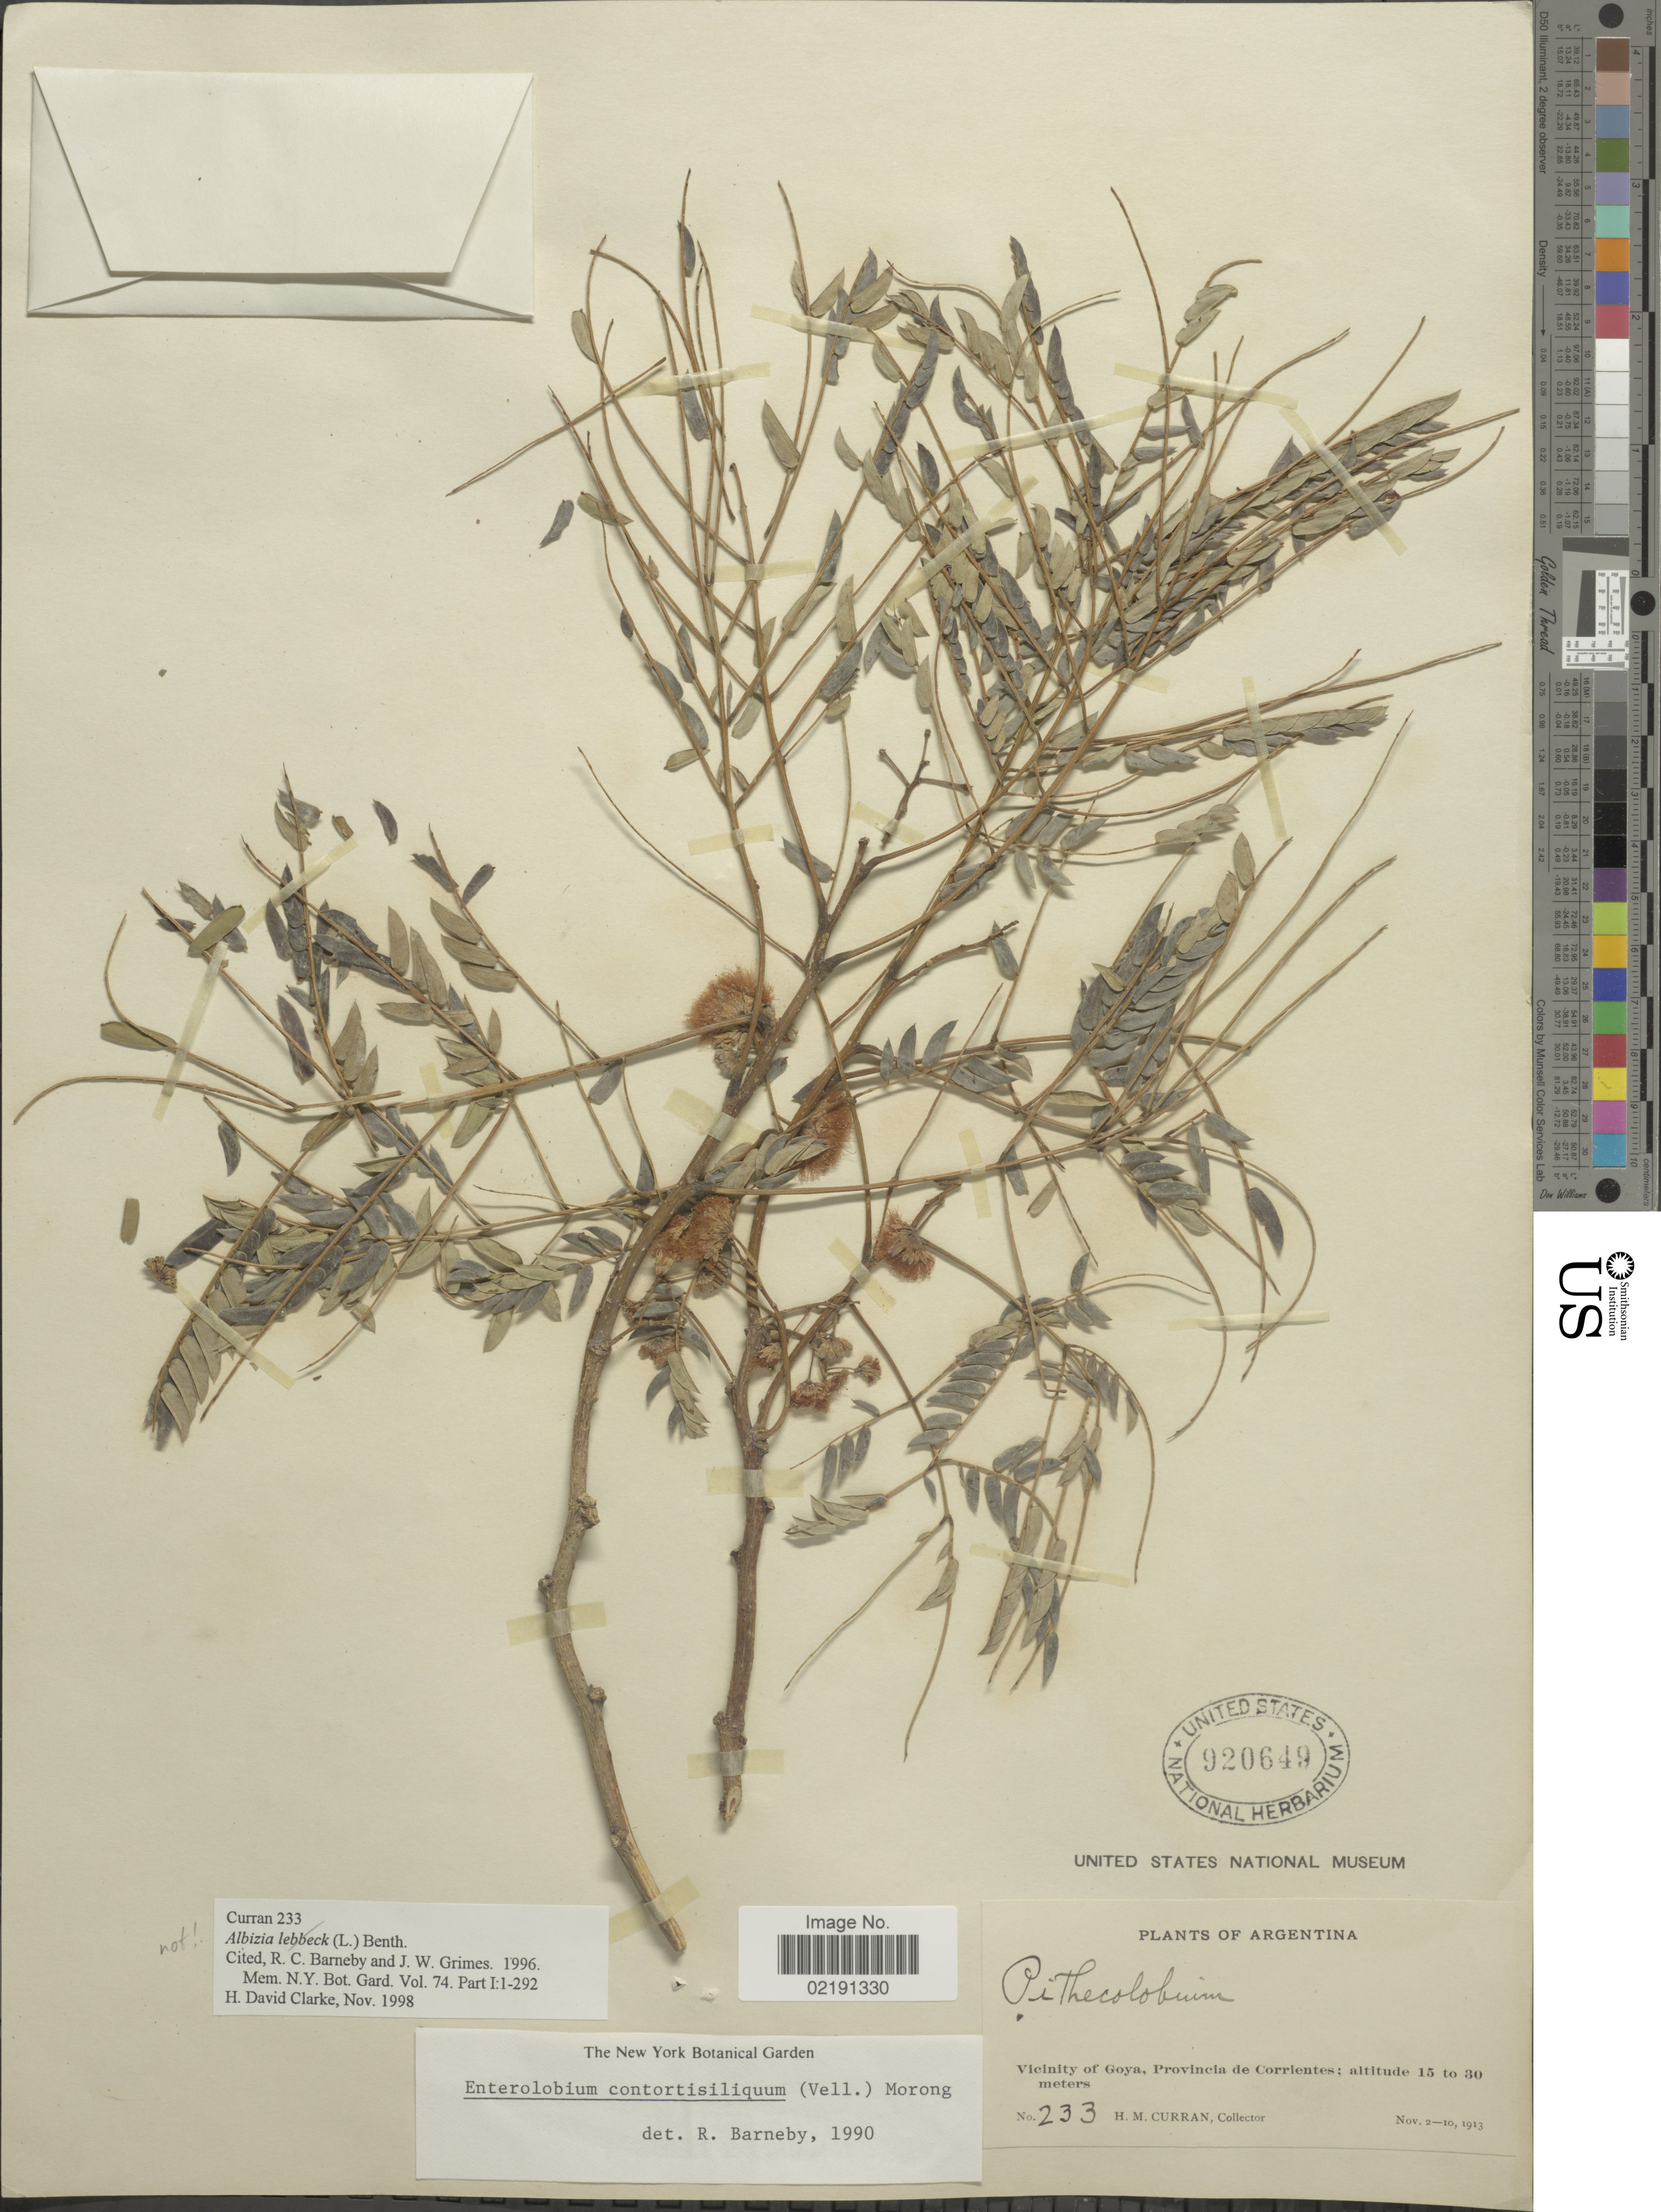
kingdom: Plantae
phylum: Tracheophyta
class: Magnoliopsida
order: Fabales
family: Fabaceae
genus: Enterolobium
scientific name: Enterolobium contortisiliquum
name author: (Vell.) Morong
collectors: H. M. Curran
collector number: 233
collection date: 1913-11-02/1913-11-10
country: Argentina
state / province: Corrientes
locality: Vicinity of Goya, Provincia de Corrientes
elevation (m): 15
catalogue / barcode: US 920649